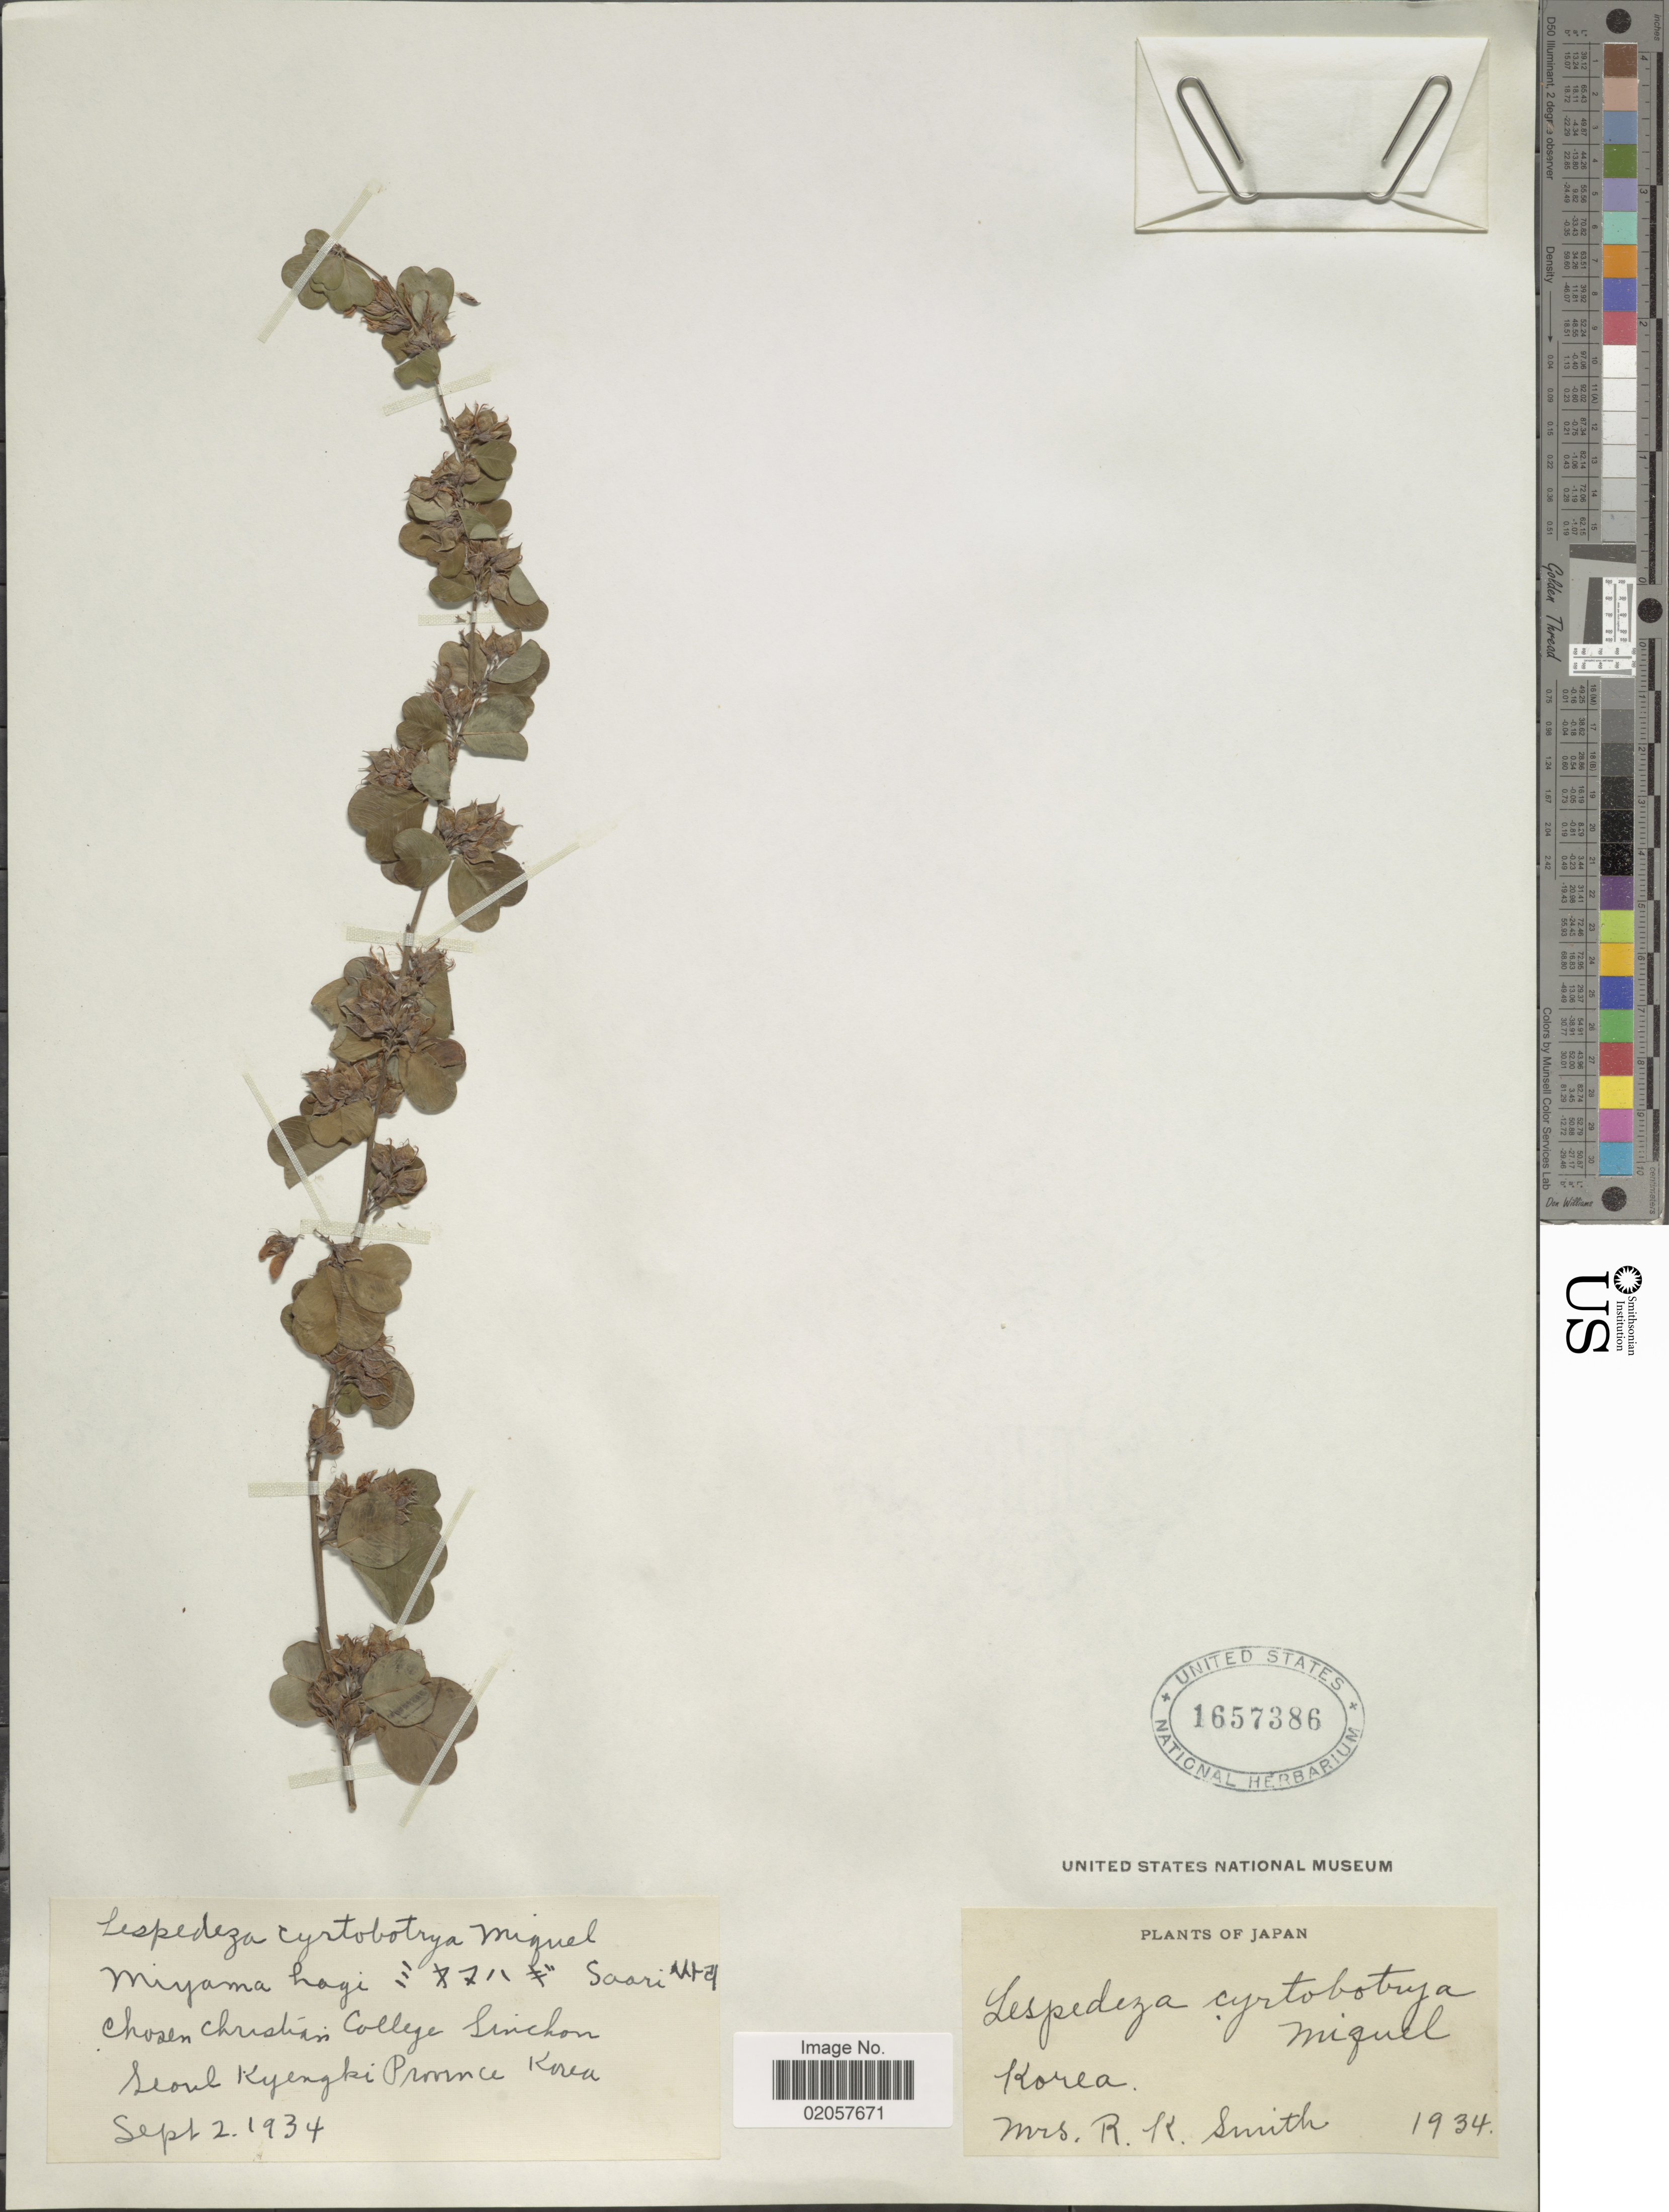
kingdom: Plantae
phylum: Tracheophyta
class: Magnoliopsida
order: Fabales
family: Fabaceae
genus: Lespedeza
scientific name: Lespedeza cyrtobotrya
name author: Miq.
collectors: Mrs. R. K. Smith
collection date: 1934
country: South Korea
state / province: Seoul Special City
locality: Seoul Kyengki Province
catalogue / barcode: US 1657386